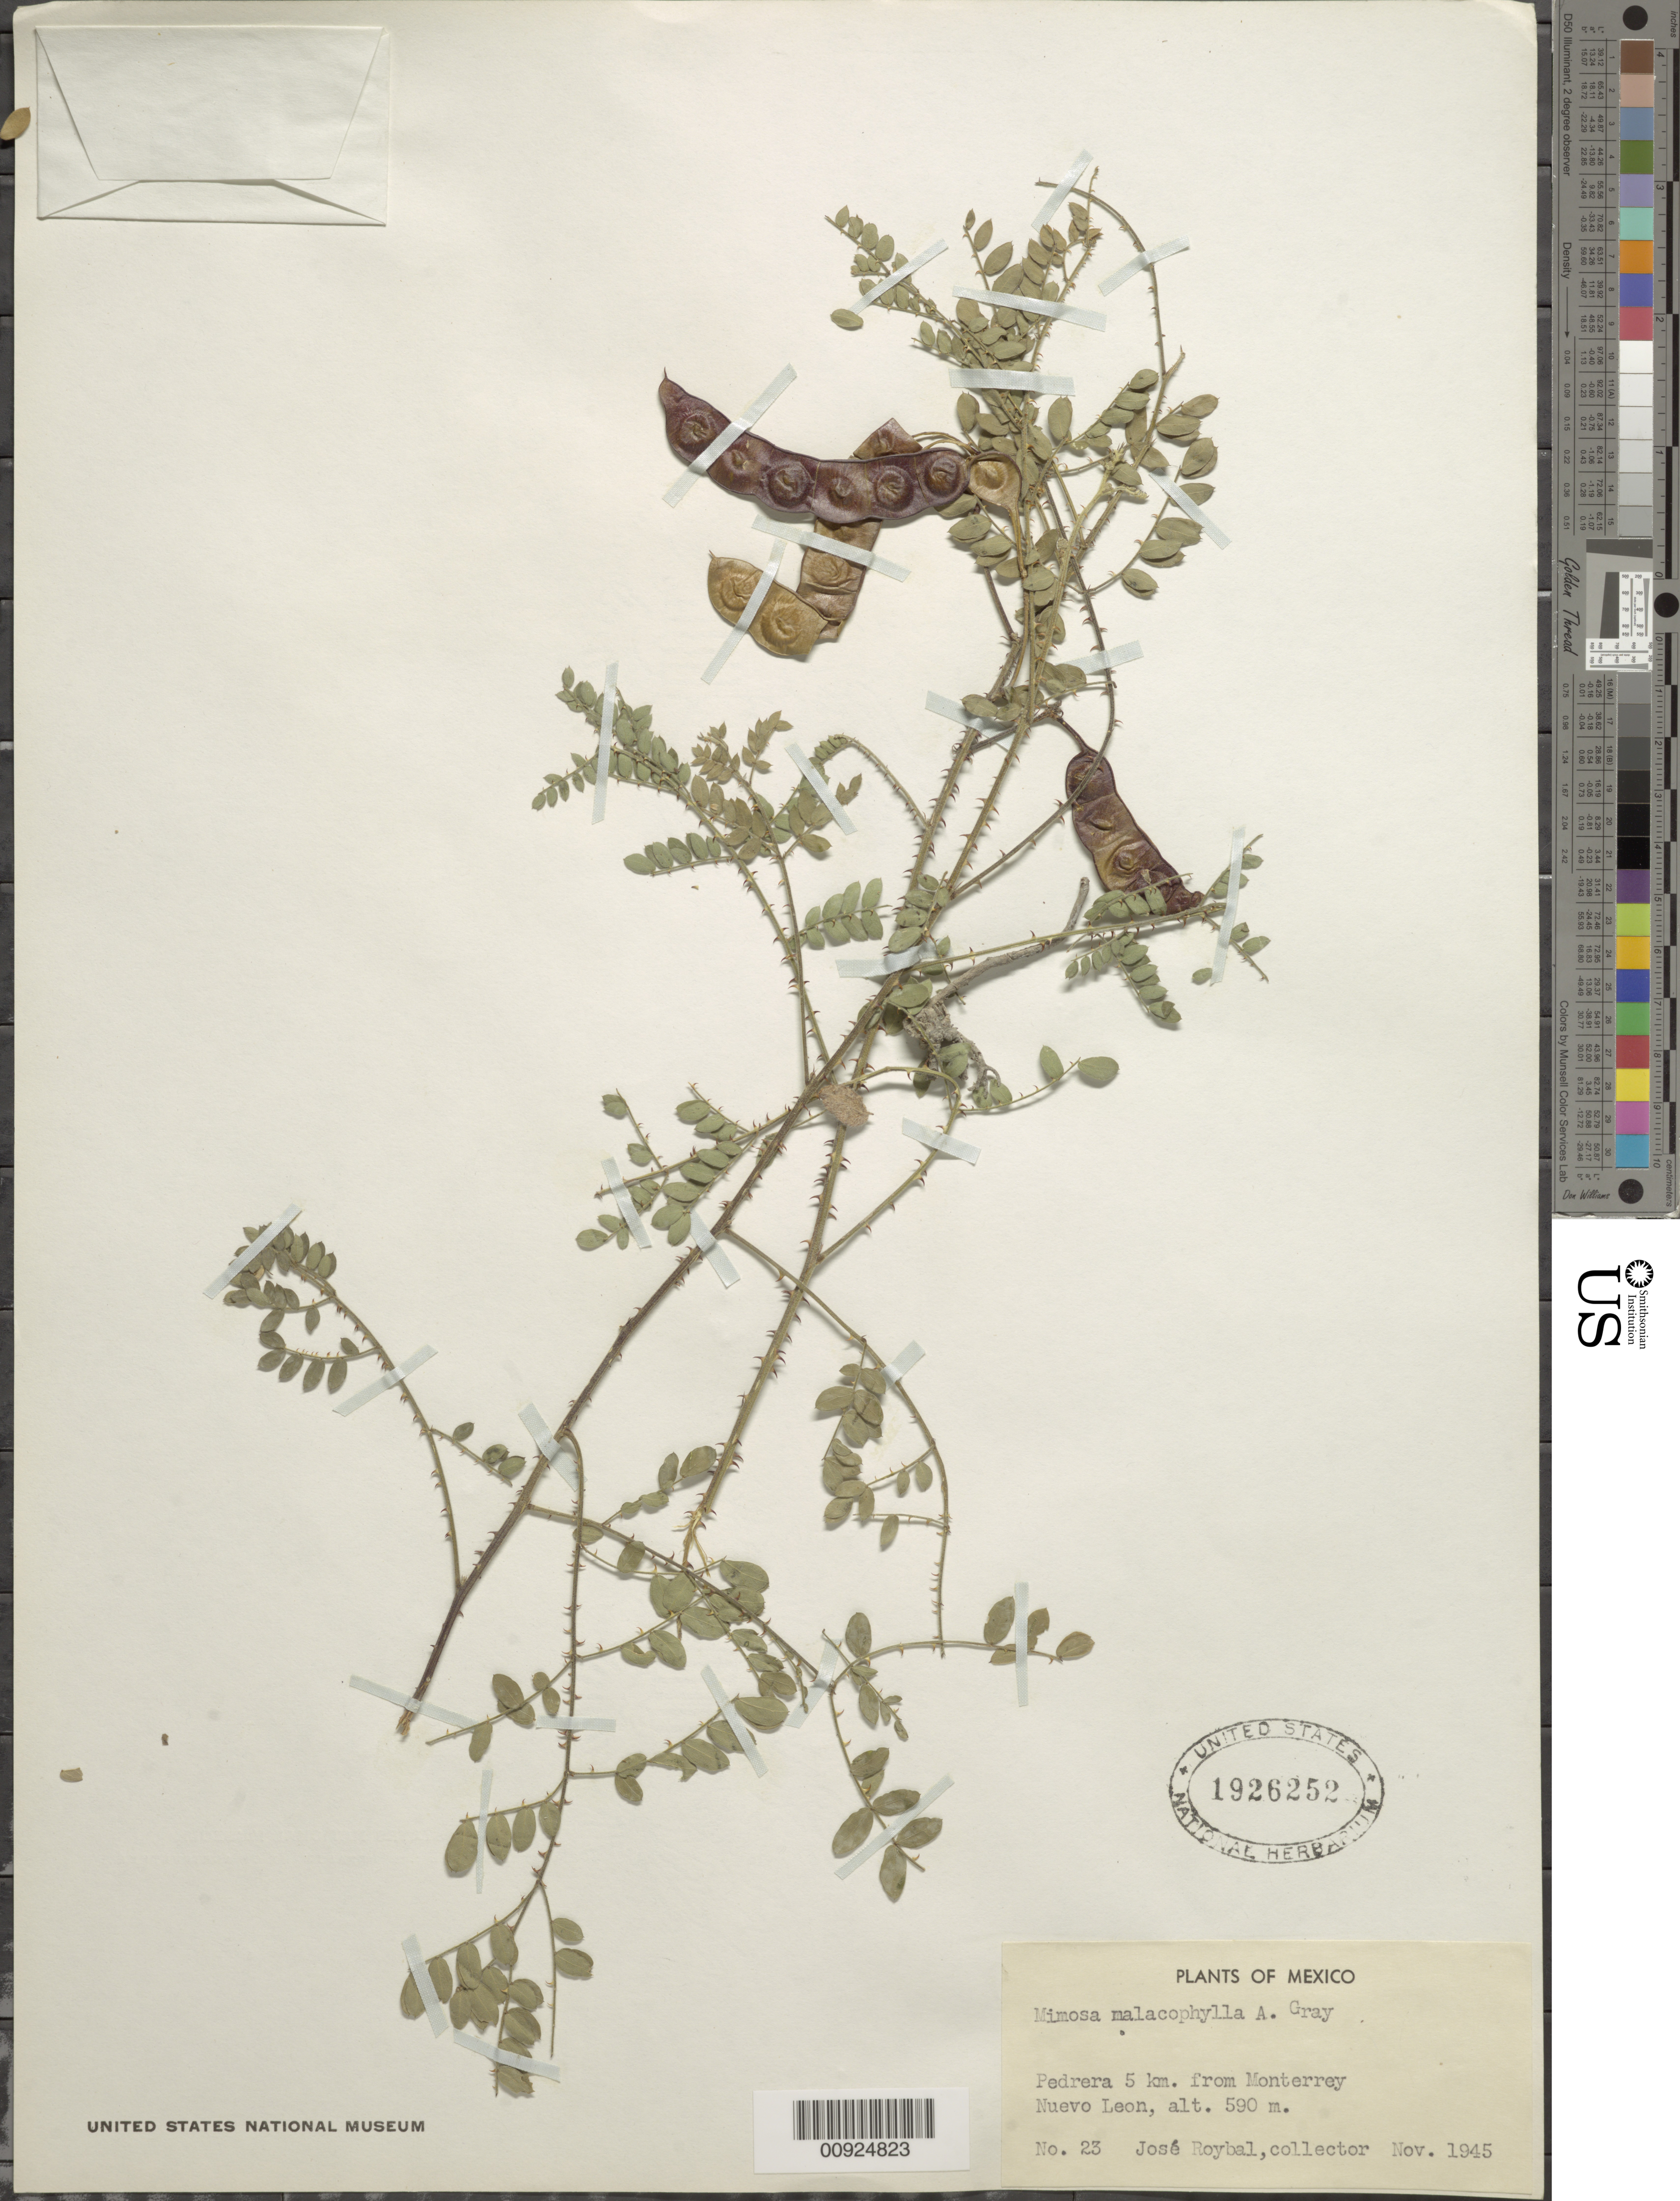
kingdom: Plantae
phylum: Tracheophyta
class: Magnoliopsida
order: Fabales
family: Fabaceae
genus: Mimosa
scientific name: Mimosa malacophylla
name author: A. Gray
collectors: J. J. Roybal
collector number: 23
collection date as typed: Nov 1945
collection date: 1945-11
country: Mexico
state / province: Nuevo León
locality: Pedrera 5 km. from Monterrey, Nuevo León.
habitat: Pedrera.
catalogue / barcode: US 1926252